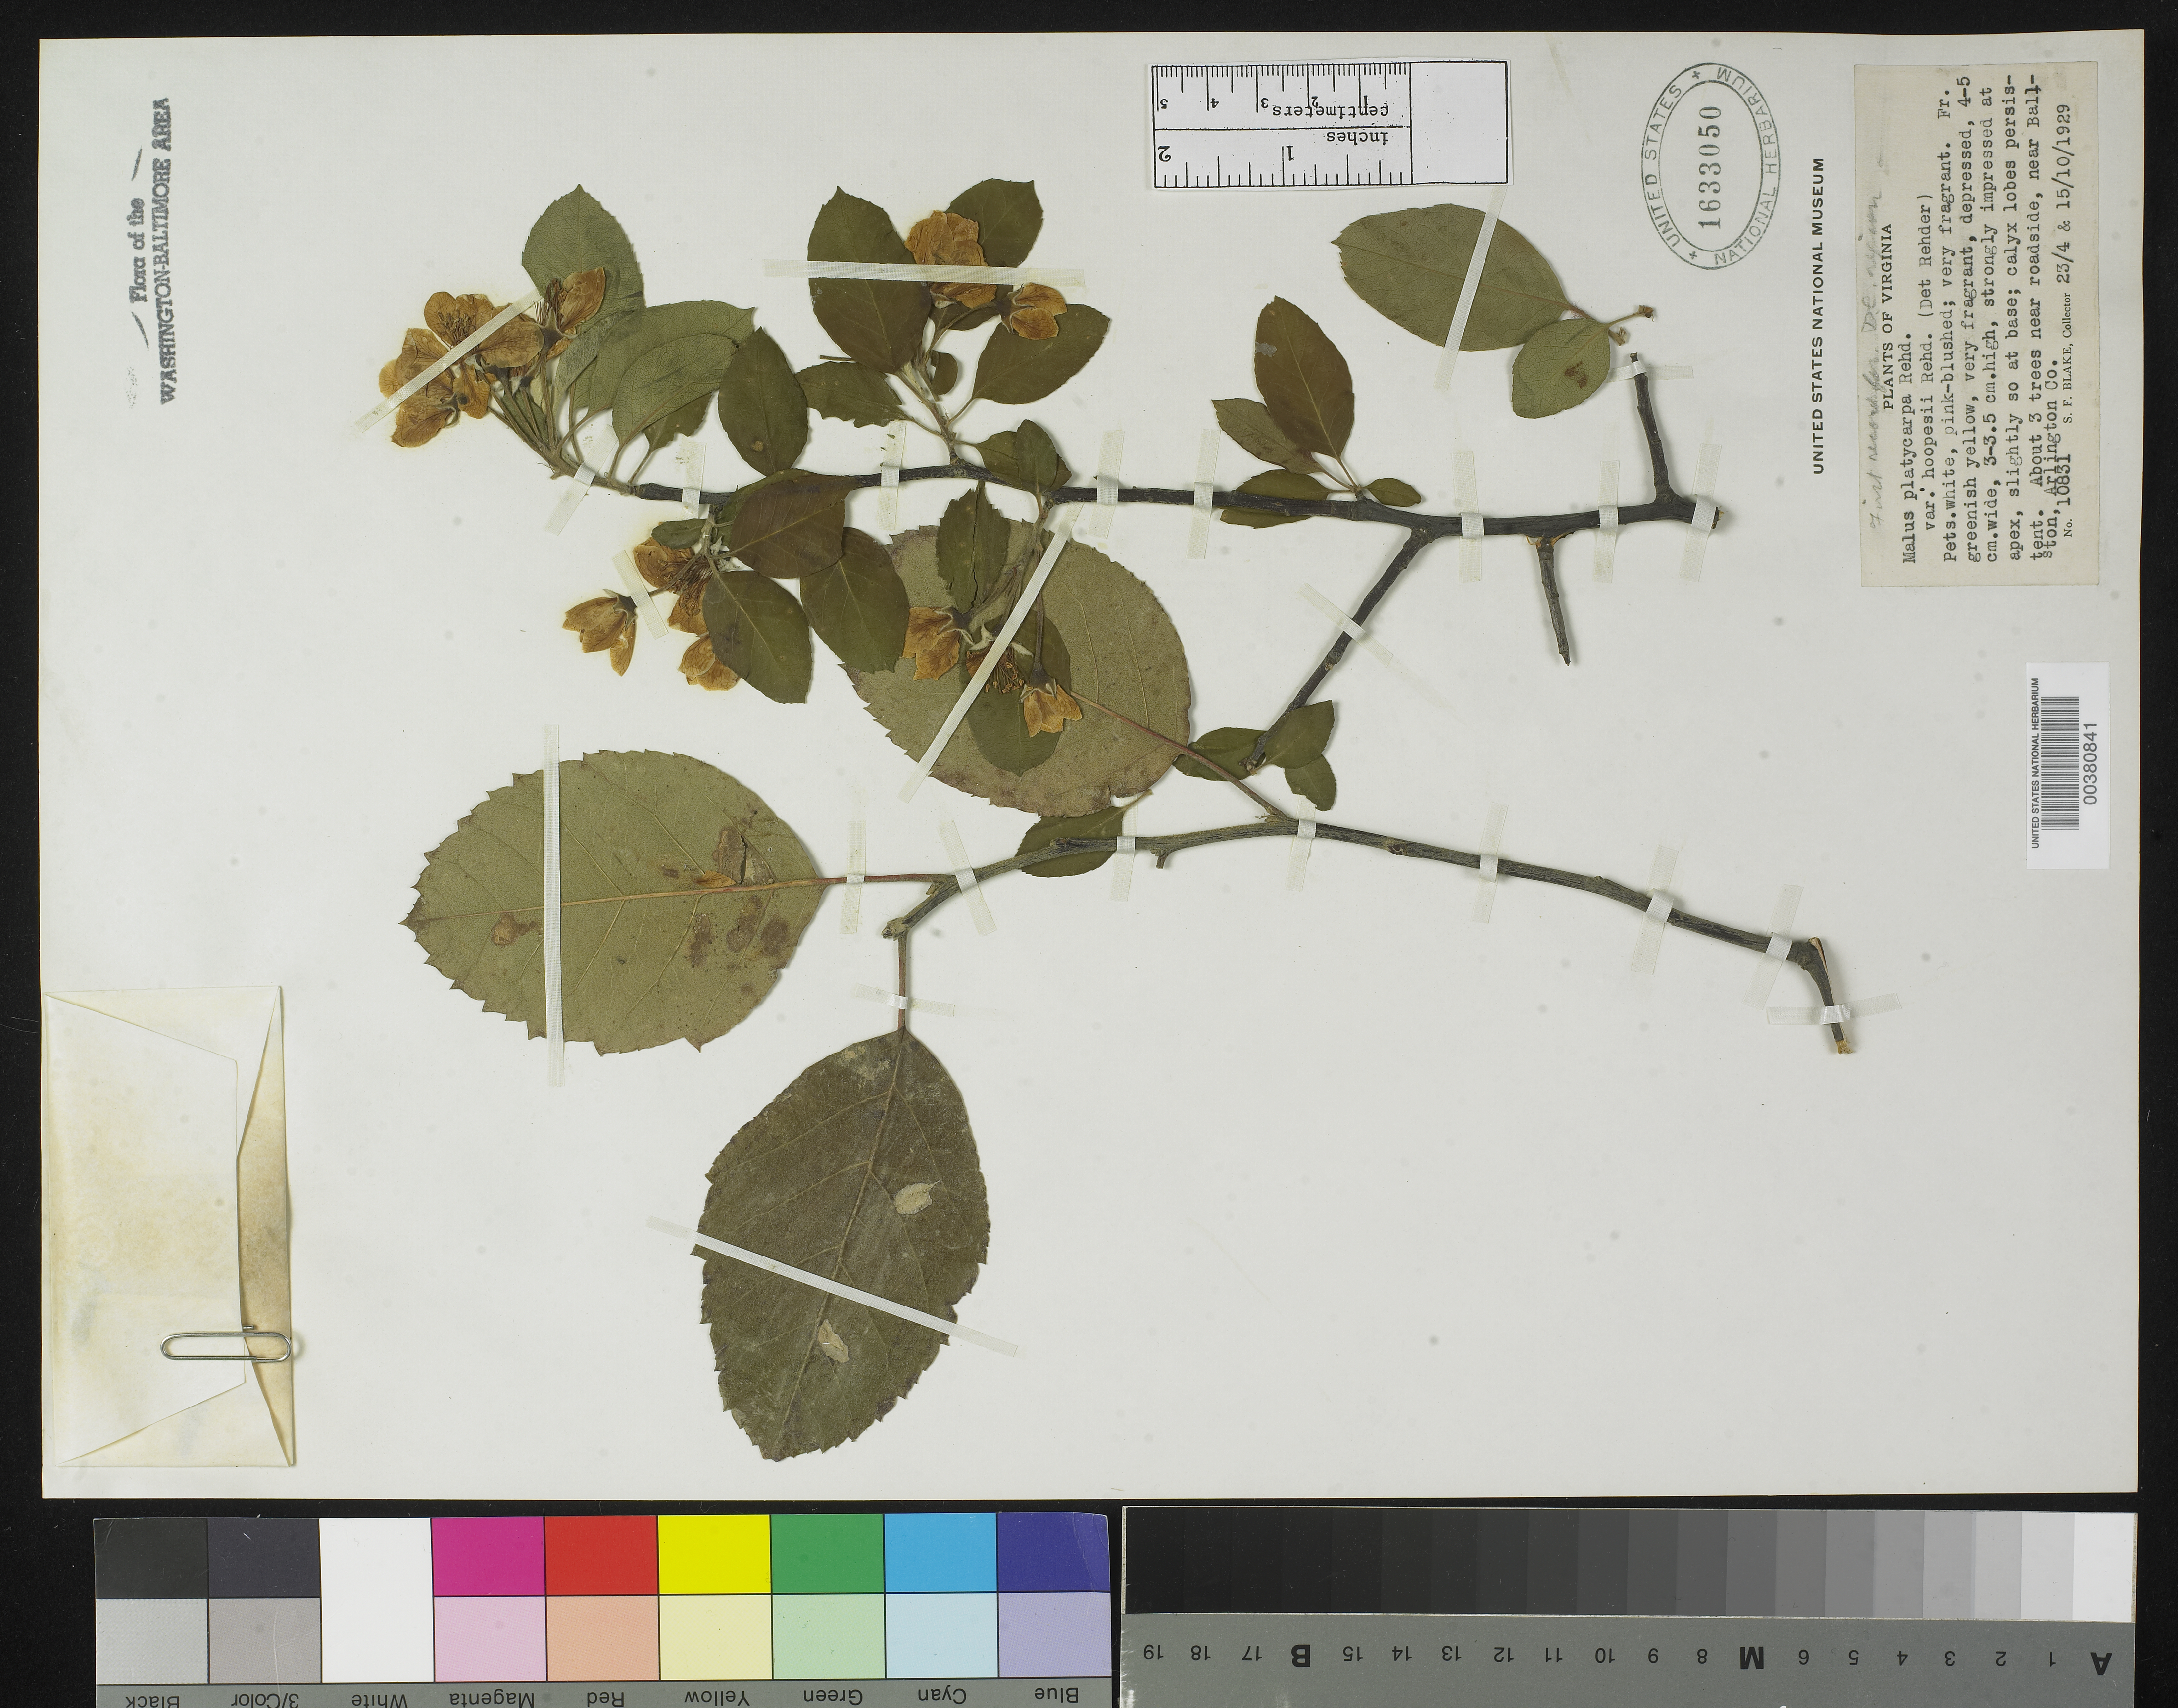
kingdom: Plantae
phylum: Tracheophyta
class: Magnoliopsida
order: Rosales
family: Rosaceae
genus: Malus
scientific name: Malus platycarpa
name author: Rehder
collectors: S. Blake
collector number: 10831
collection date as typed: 23 Apr 1929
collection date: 1929-04-23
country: United States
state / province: Virginia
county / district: Arlington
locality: Ballston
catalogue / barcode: US 1633050